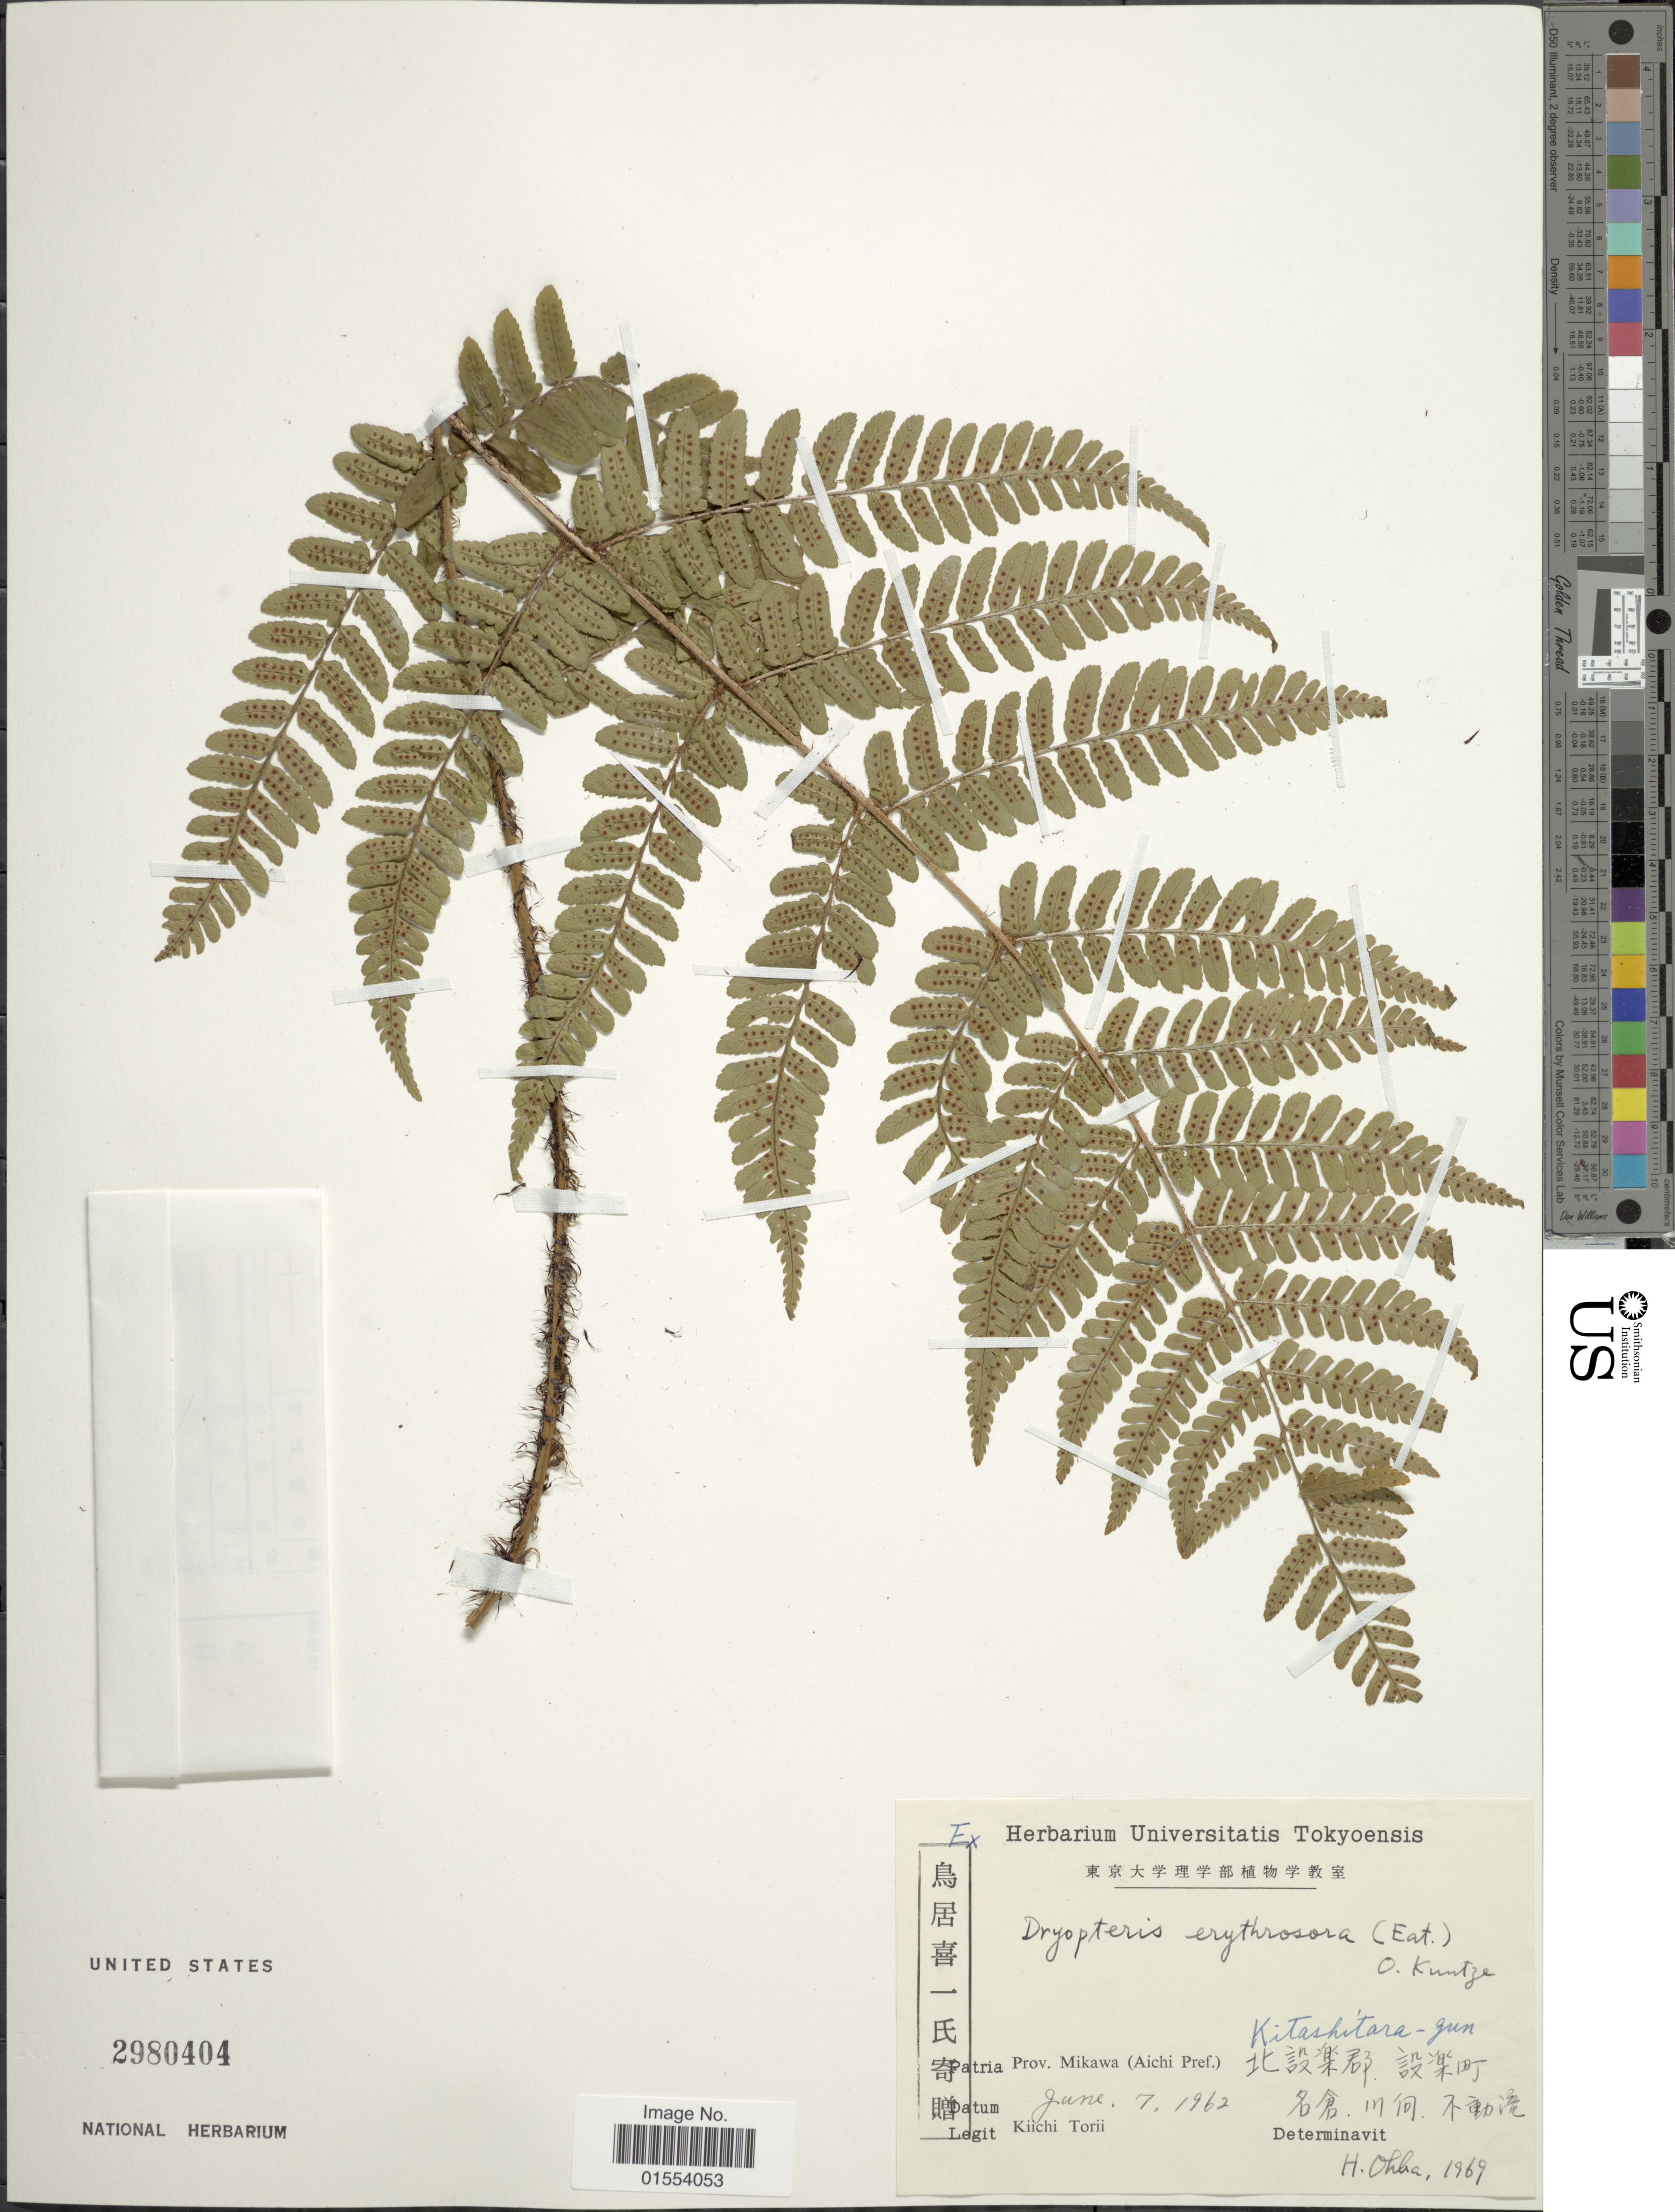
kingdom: Plantae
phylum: Tracheophyta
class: Polypodiopsida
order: Polypodiales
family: Dryopteridaceae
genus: Dryopteris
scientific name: Dryopteris erythrosora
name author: (D.C. Eaton) Kuntze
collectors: K. Torii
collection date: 1962-06-07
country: Japan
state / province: Aiti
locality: Patria Prov. Mikawa (Aichi Pref.), Kitashitara-gun. X.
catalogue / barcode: US 2980404